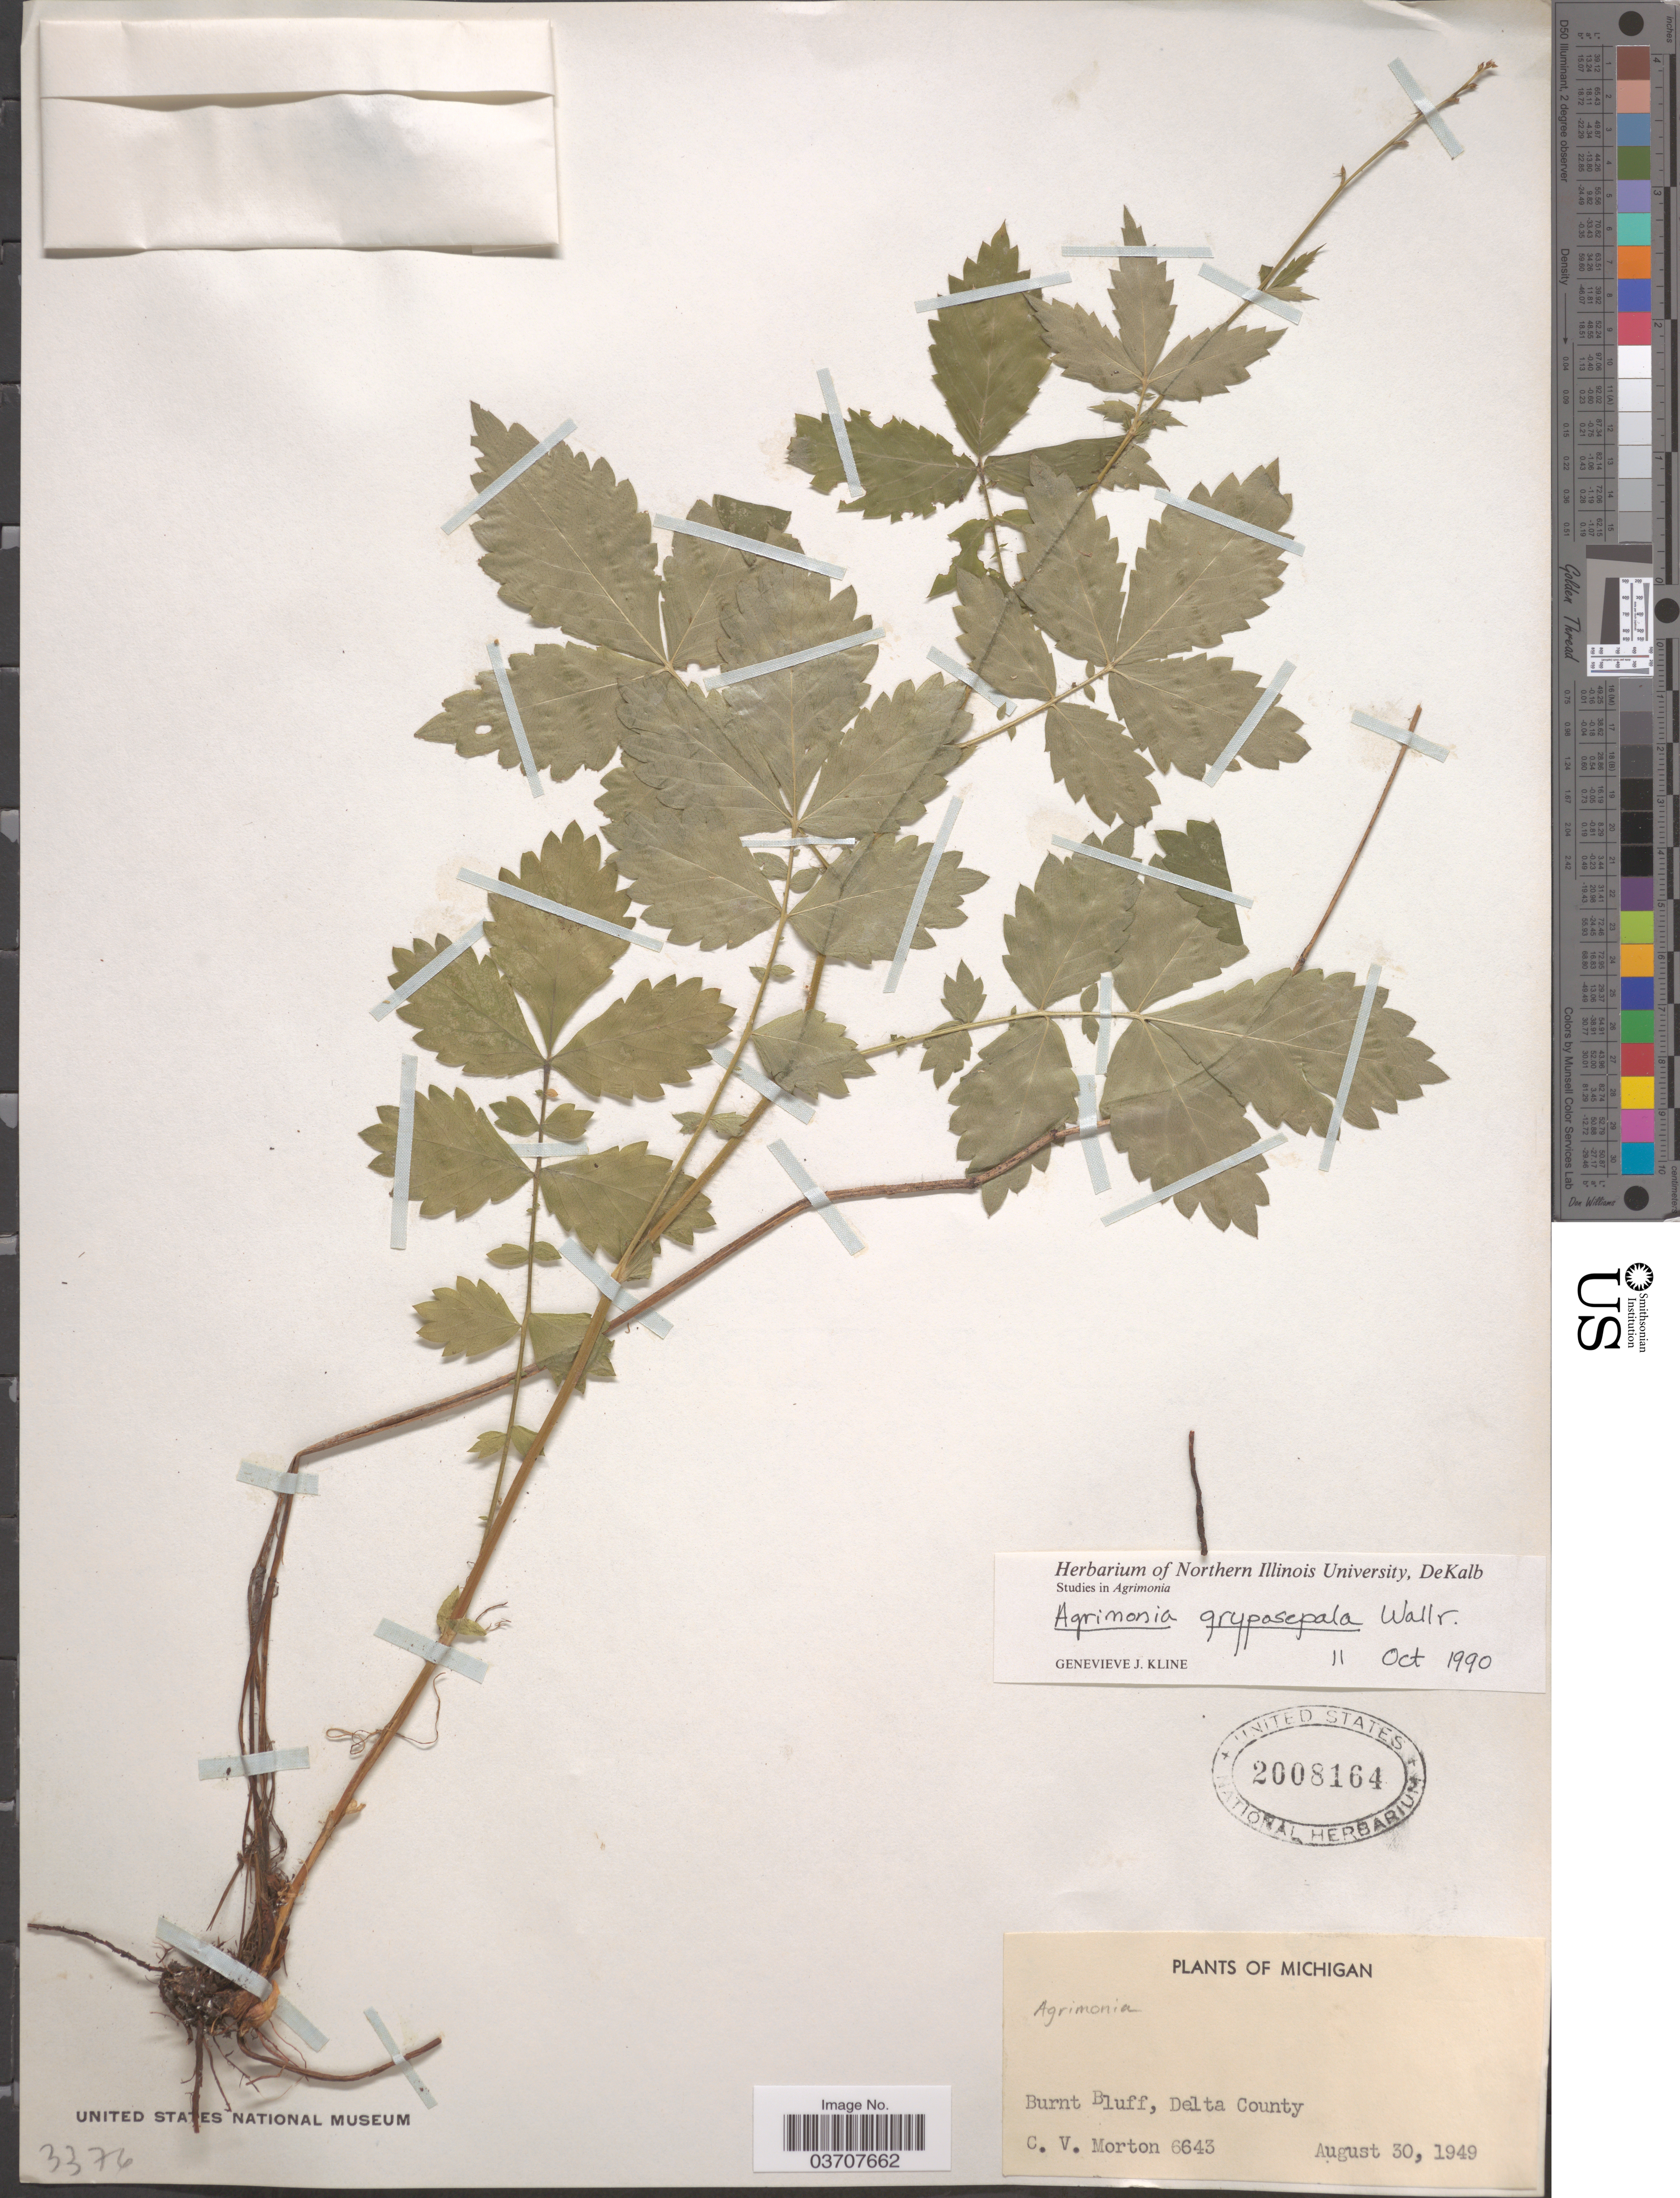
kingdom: Plantae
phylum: Tracheophyta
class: Magnoliopsida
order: Rosales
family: Rosaceae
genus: Agrimonia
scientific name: Agrimonia gryposepala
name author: Wallr.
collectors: C. V. Morton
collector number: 6643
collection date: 1949-08-30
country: United States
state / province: Michigan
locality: Burnt Bluff, Delta County.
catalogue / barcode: US 2008164